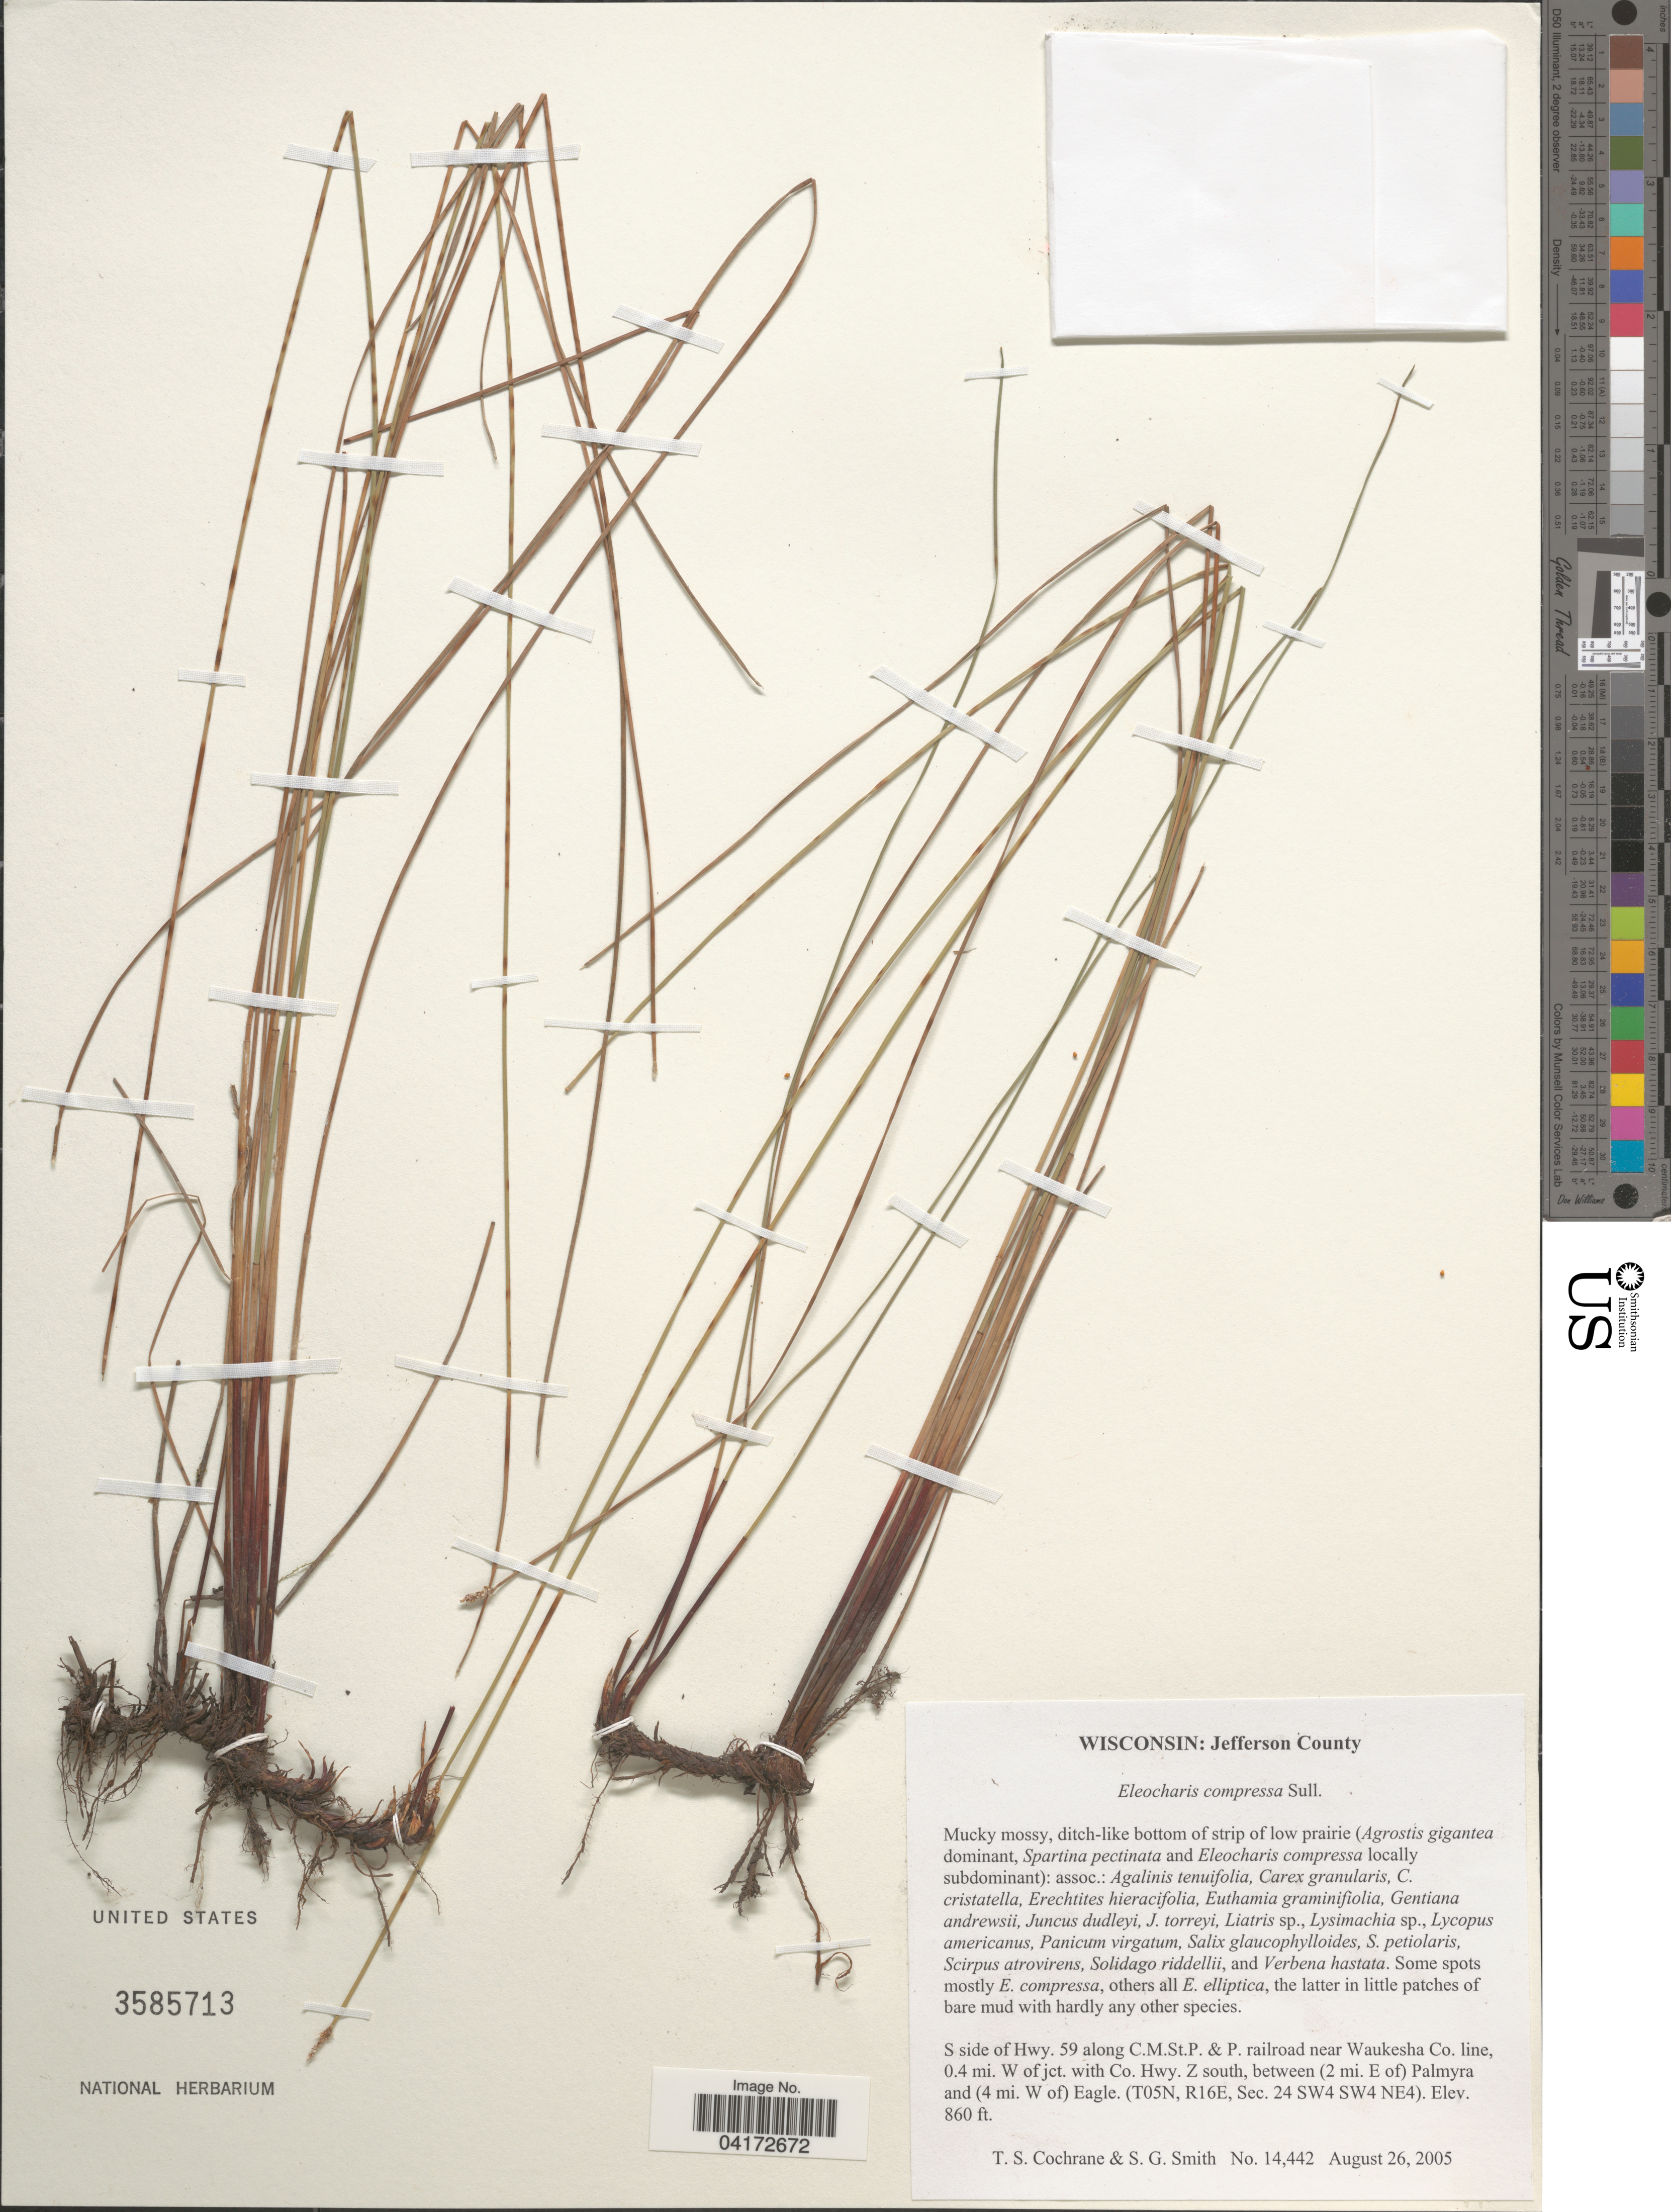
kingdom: Plantae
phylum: Tracheophyta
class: Liliopsida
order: Poales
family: Cyperaceae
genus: Eleocharis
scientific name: Eleocharis compressa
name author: Sull.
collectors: T. S. Cochrane & S. G. Smith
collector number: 14442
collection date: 2005-08-26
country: United States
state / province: Wisconsin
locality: Jefferson County. S side of Hwy. 59 along C.M.St.P & P. railroad near Waukesha Co. line, 0.4 mi. W of jct. with Co. Hwy. Z south, between (2 mi. E of) Palmyra and (4 mi. W of) Eagle. (T05N, R16E, Sec. 24 SW4 SW4 NE4).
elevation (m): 262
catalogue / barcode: US 3585713